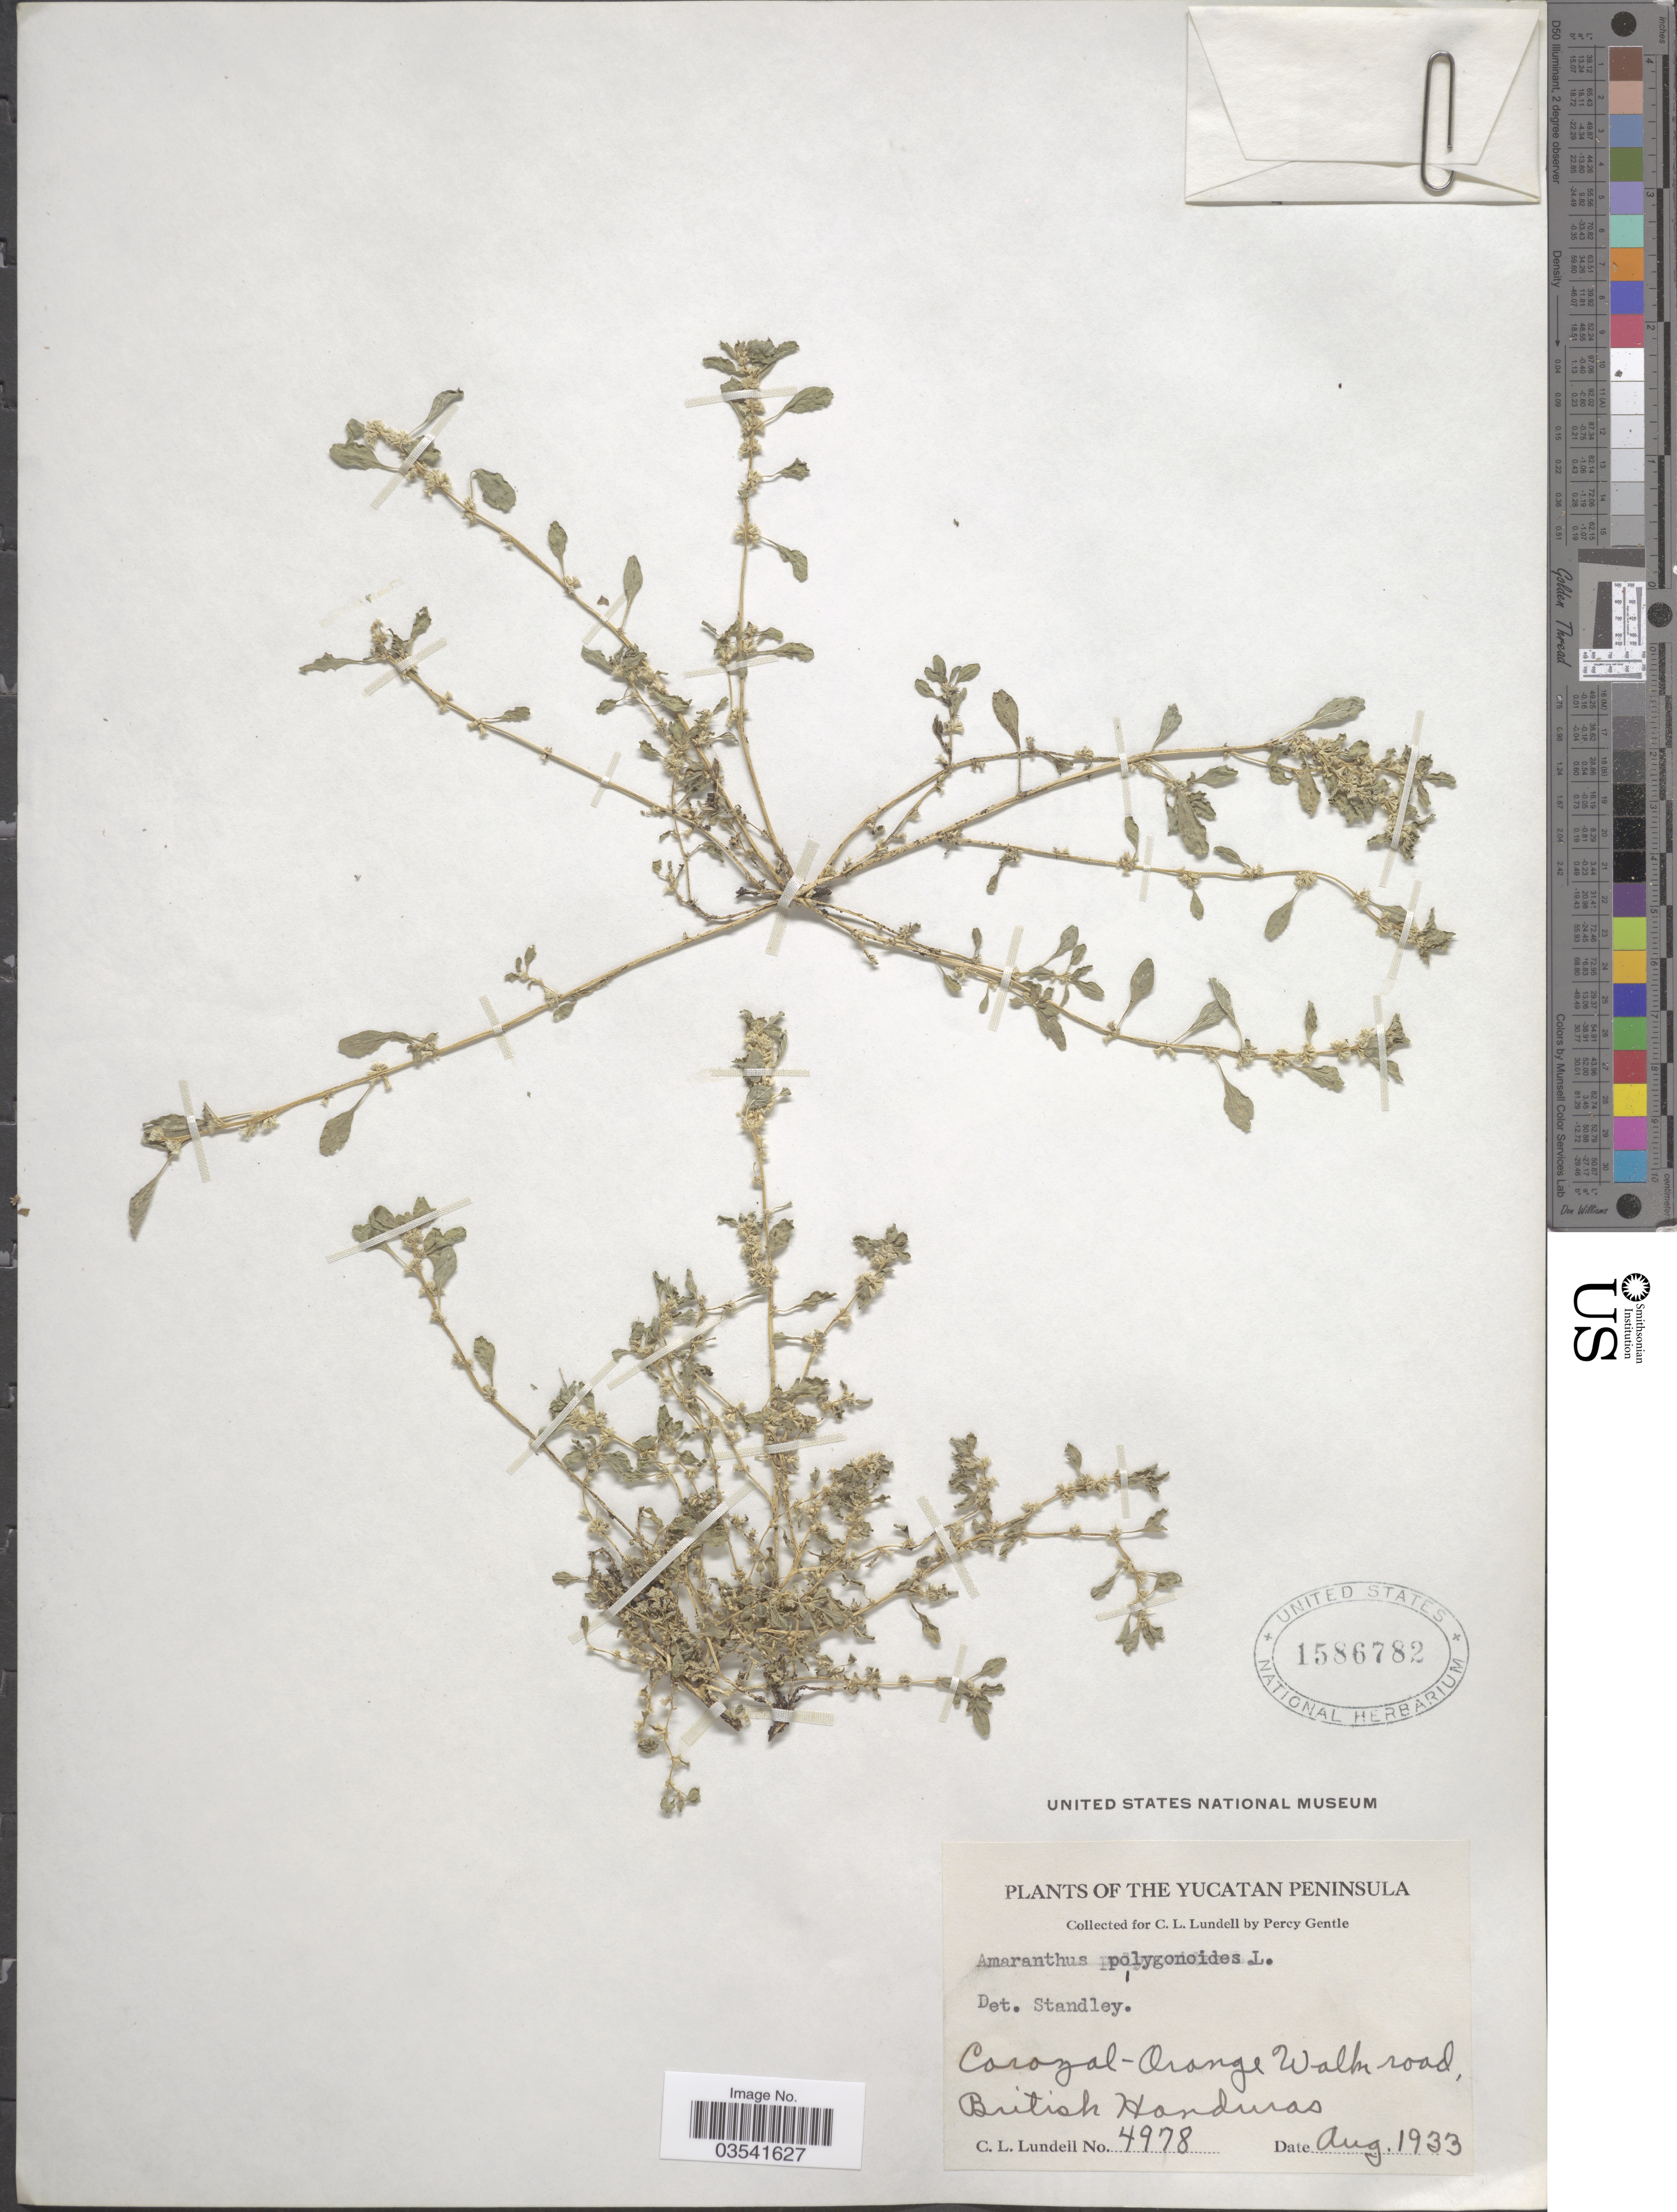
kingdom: Plantae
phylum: Tracheophyta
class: Magnoliopsida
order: Caryophyllales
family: Amaranthaceae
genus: Amaranthus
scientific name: Amaranthus polygonoides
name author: L.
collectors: C. L. Lundell & P. H. Gentle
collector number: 4978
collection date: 1933-08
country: Belize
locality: The Yucatan Peninsula. Corozal-Orange Walk road, British Honduras.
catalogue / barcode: US 1586782